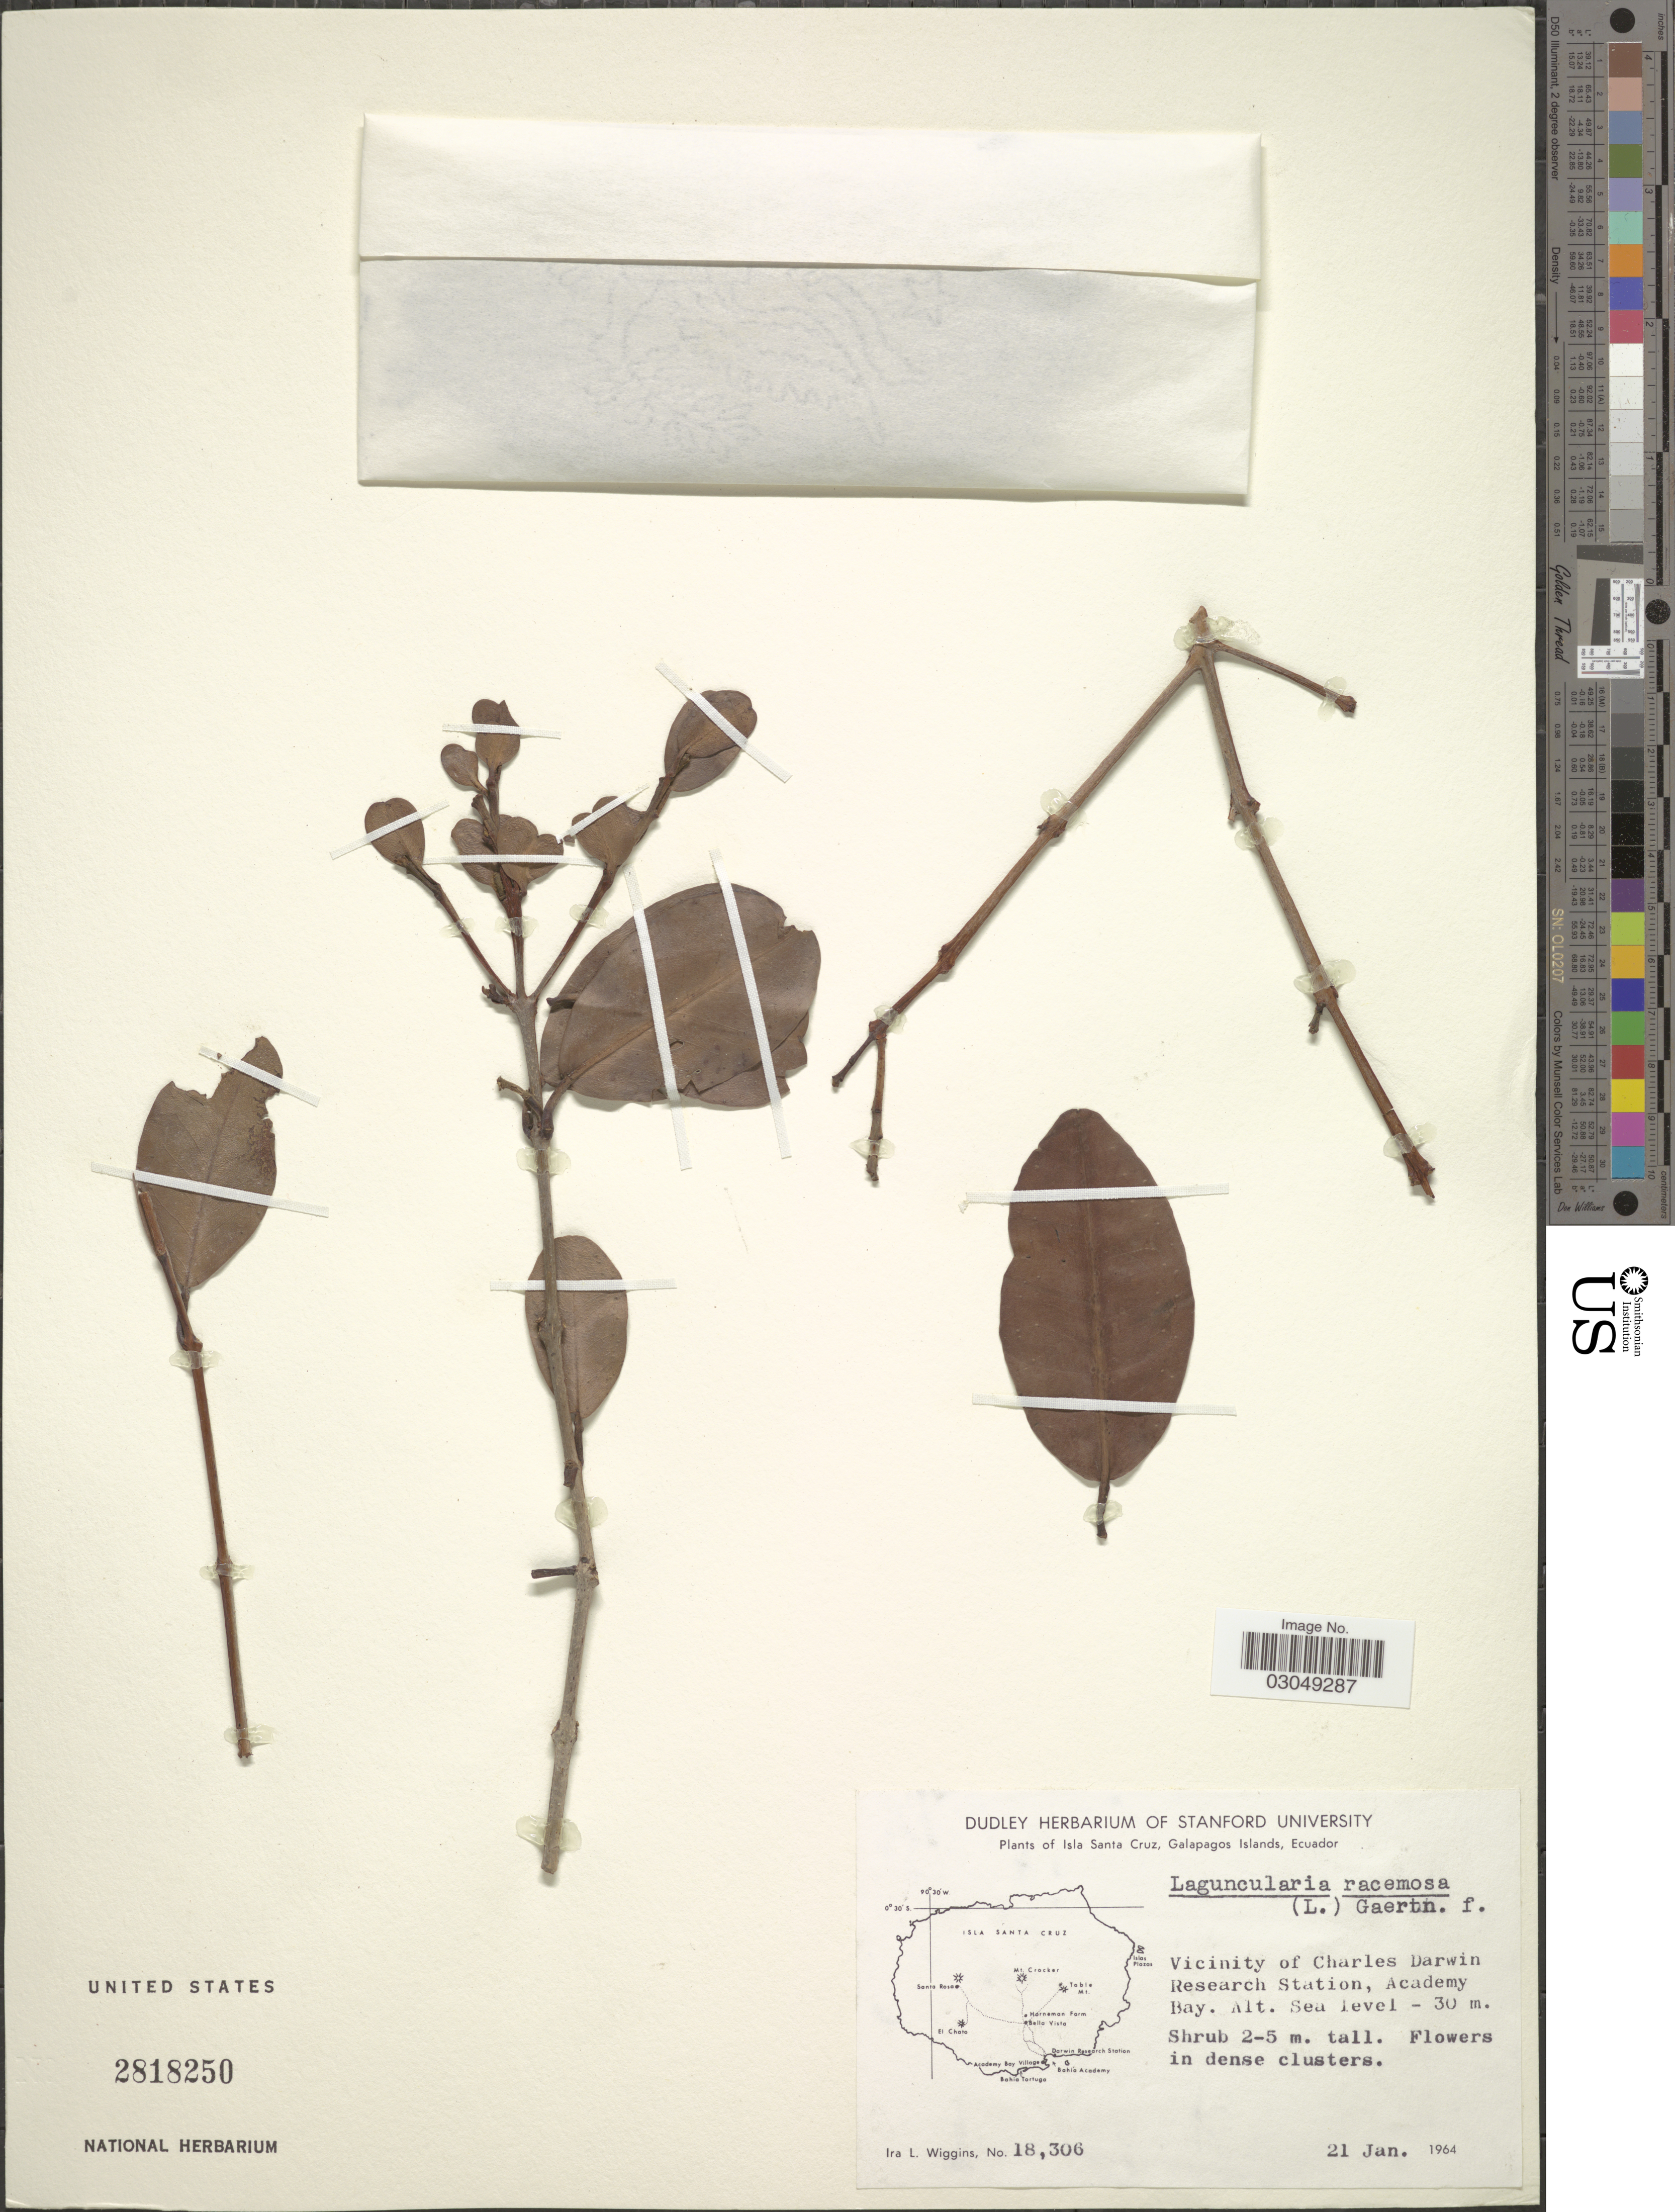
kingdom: Plantae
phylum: Tracheophyta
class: Magnoliopsida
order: Myrtales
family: Combretaceae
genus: Laguncularia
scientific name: Laguncularia racemosa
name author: (L.) C.F. Gaertn.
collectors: I. L. Wiggins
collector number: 18306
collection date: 1964-01-21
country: Ecuador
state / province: Colón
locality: Isla Santa Cruz, Galapagos Islands. Vicinity of Charles Darwin Research Station, Academy Bay.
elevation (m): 0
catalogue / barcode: US 2818250